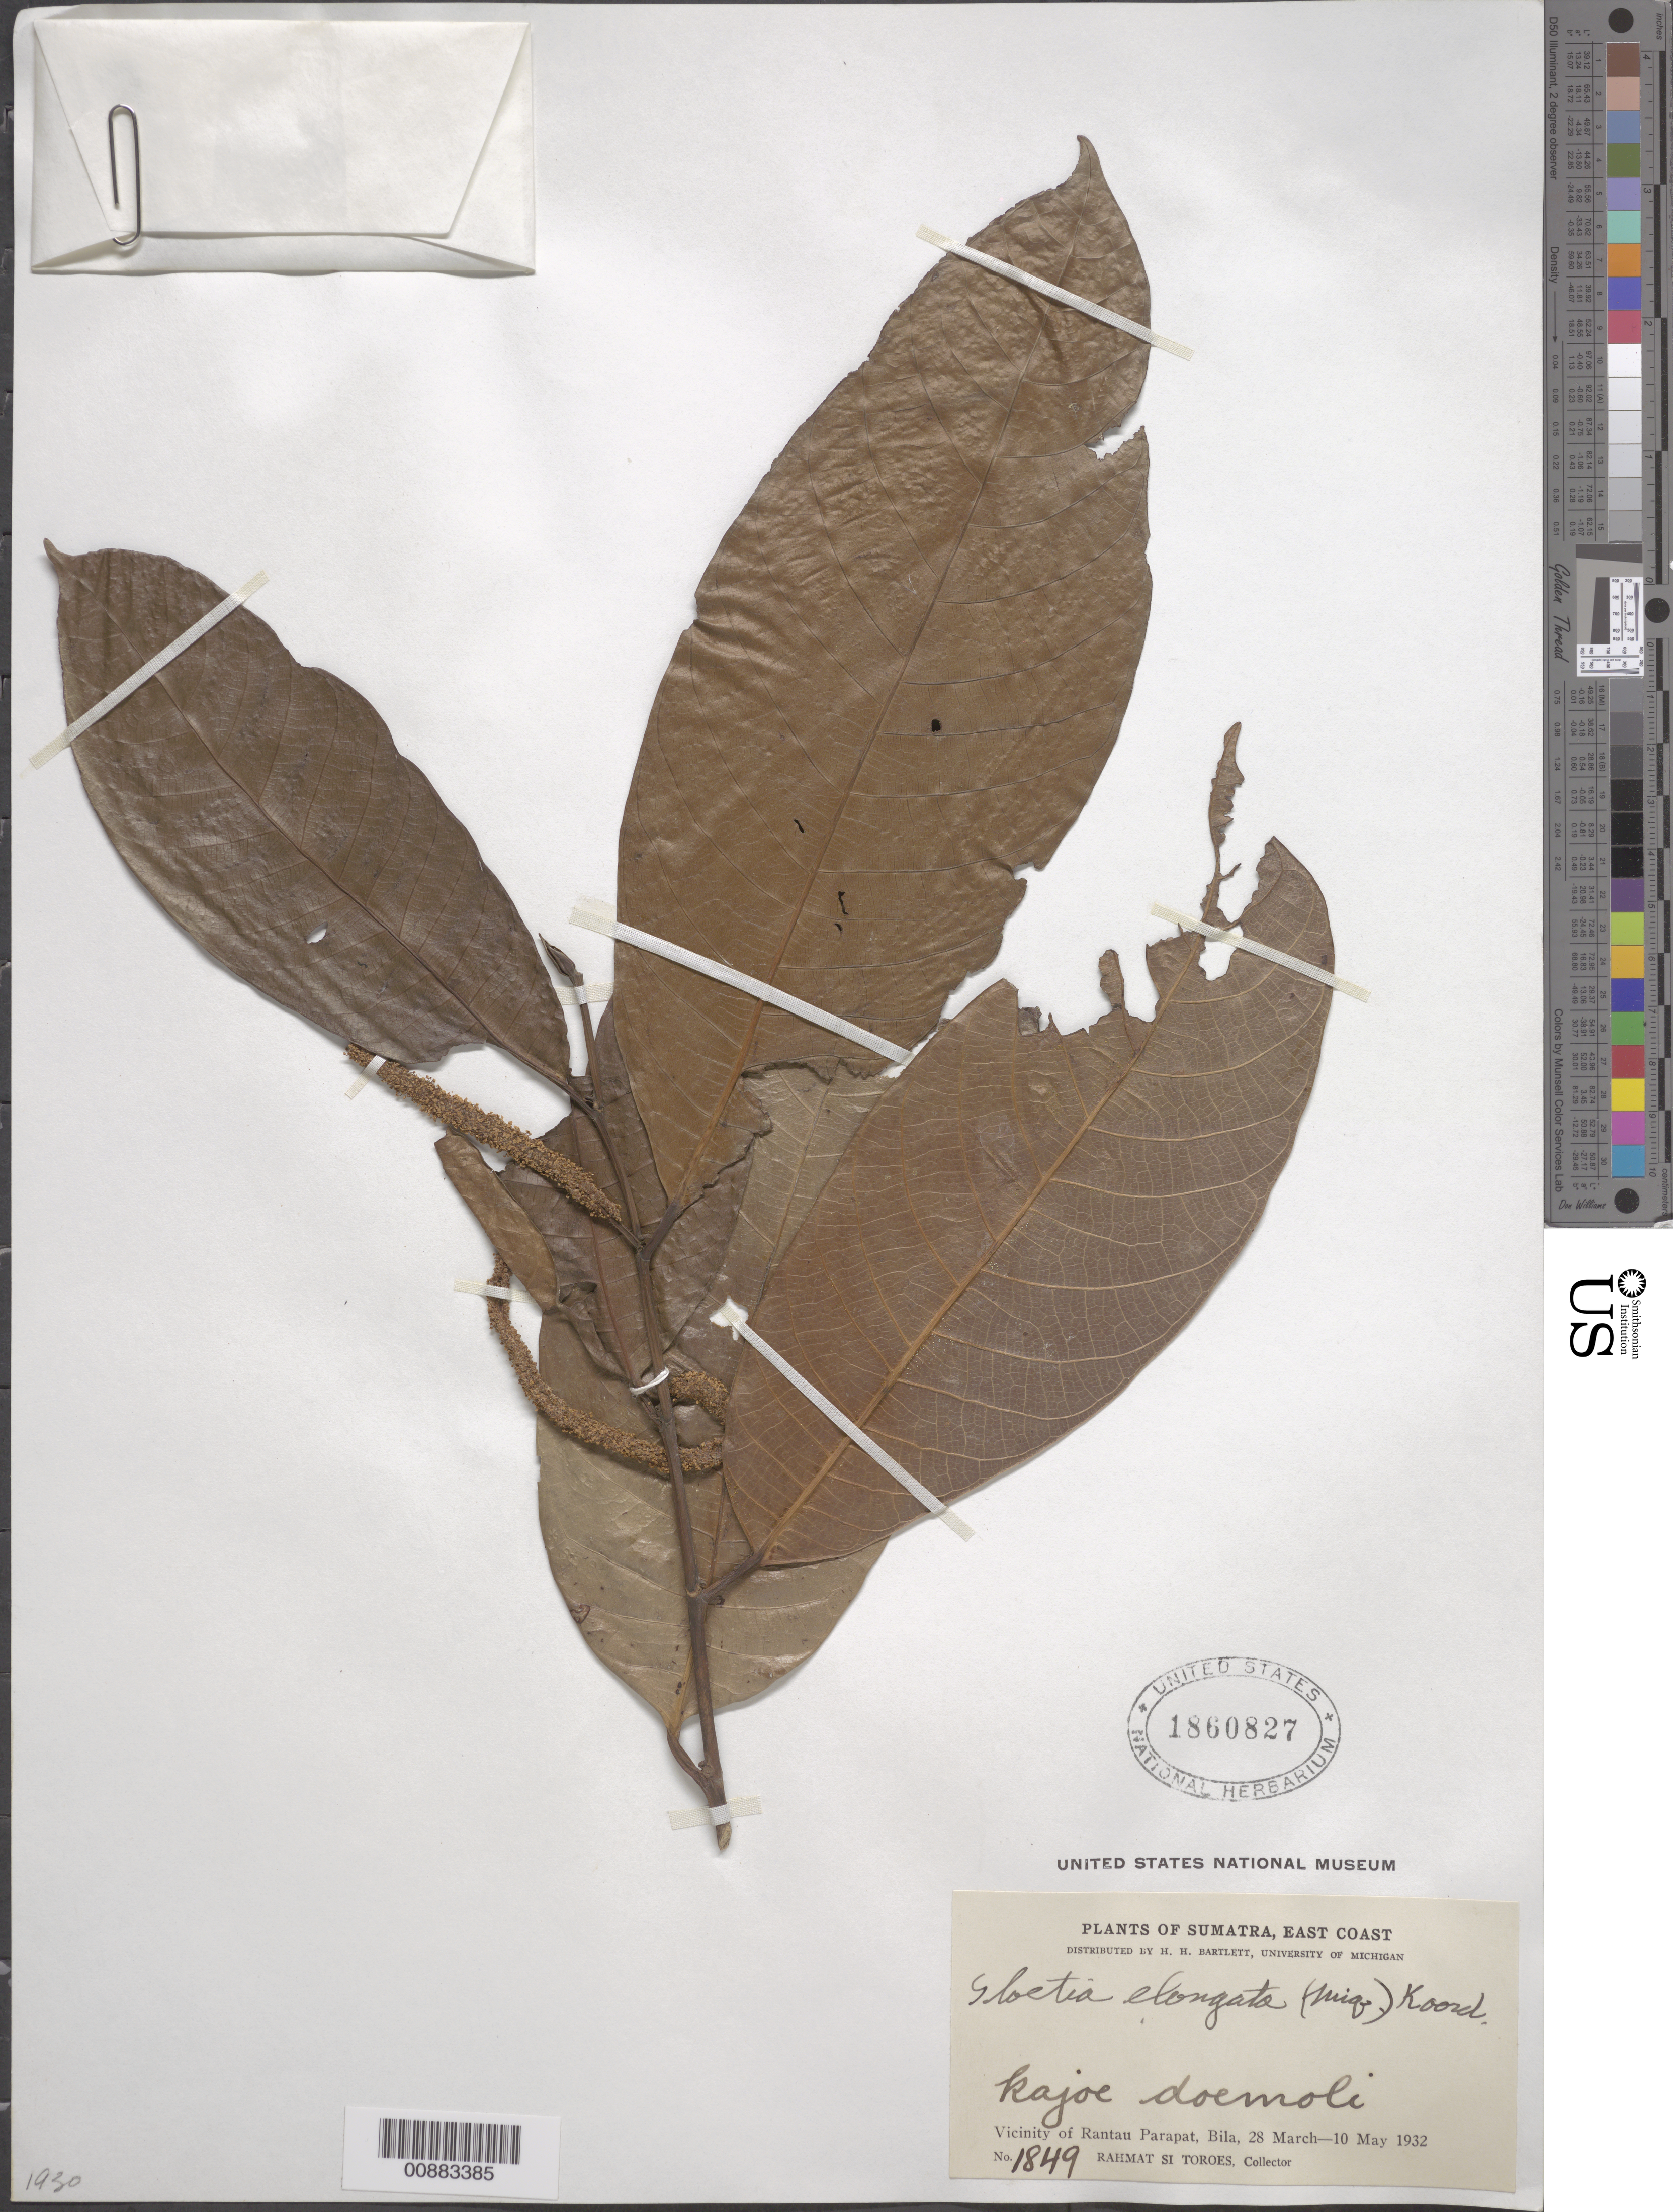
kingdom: Plantae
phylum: Tracheophyta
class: Magnoliopsida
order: Rosales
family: Moraceae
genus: Sloetia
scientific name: Sloetia elongata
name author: (Miq.) Koord.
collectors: Rahmat Si Boeea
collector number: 1849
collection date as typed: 28 Mar 1932 to 10 May 1932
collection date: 1932-03-28/1932-05-10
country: Indonesia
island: Sumatra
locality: In the vicinity of Rantau Parapat, Bila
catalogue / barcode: US 1860827